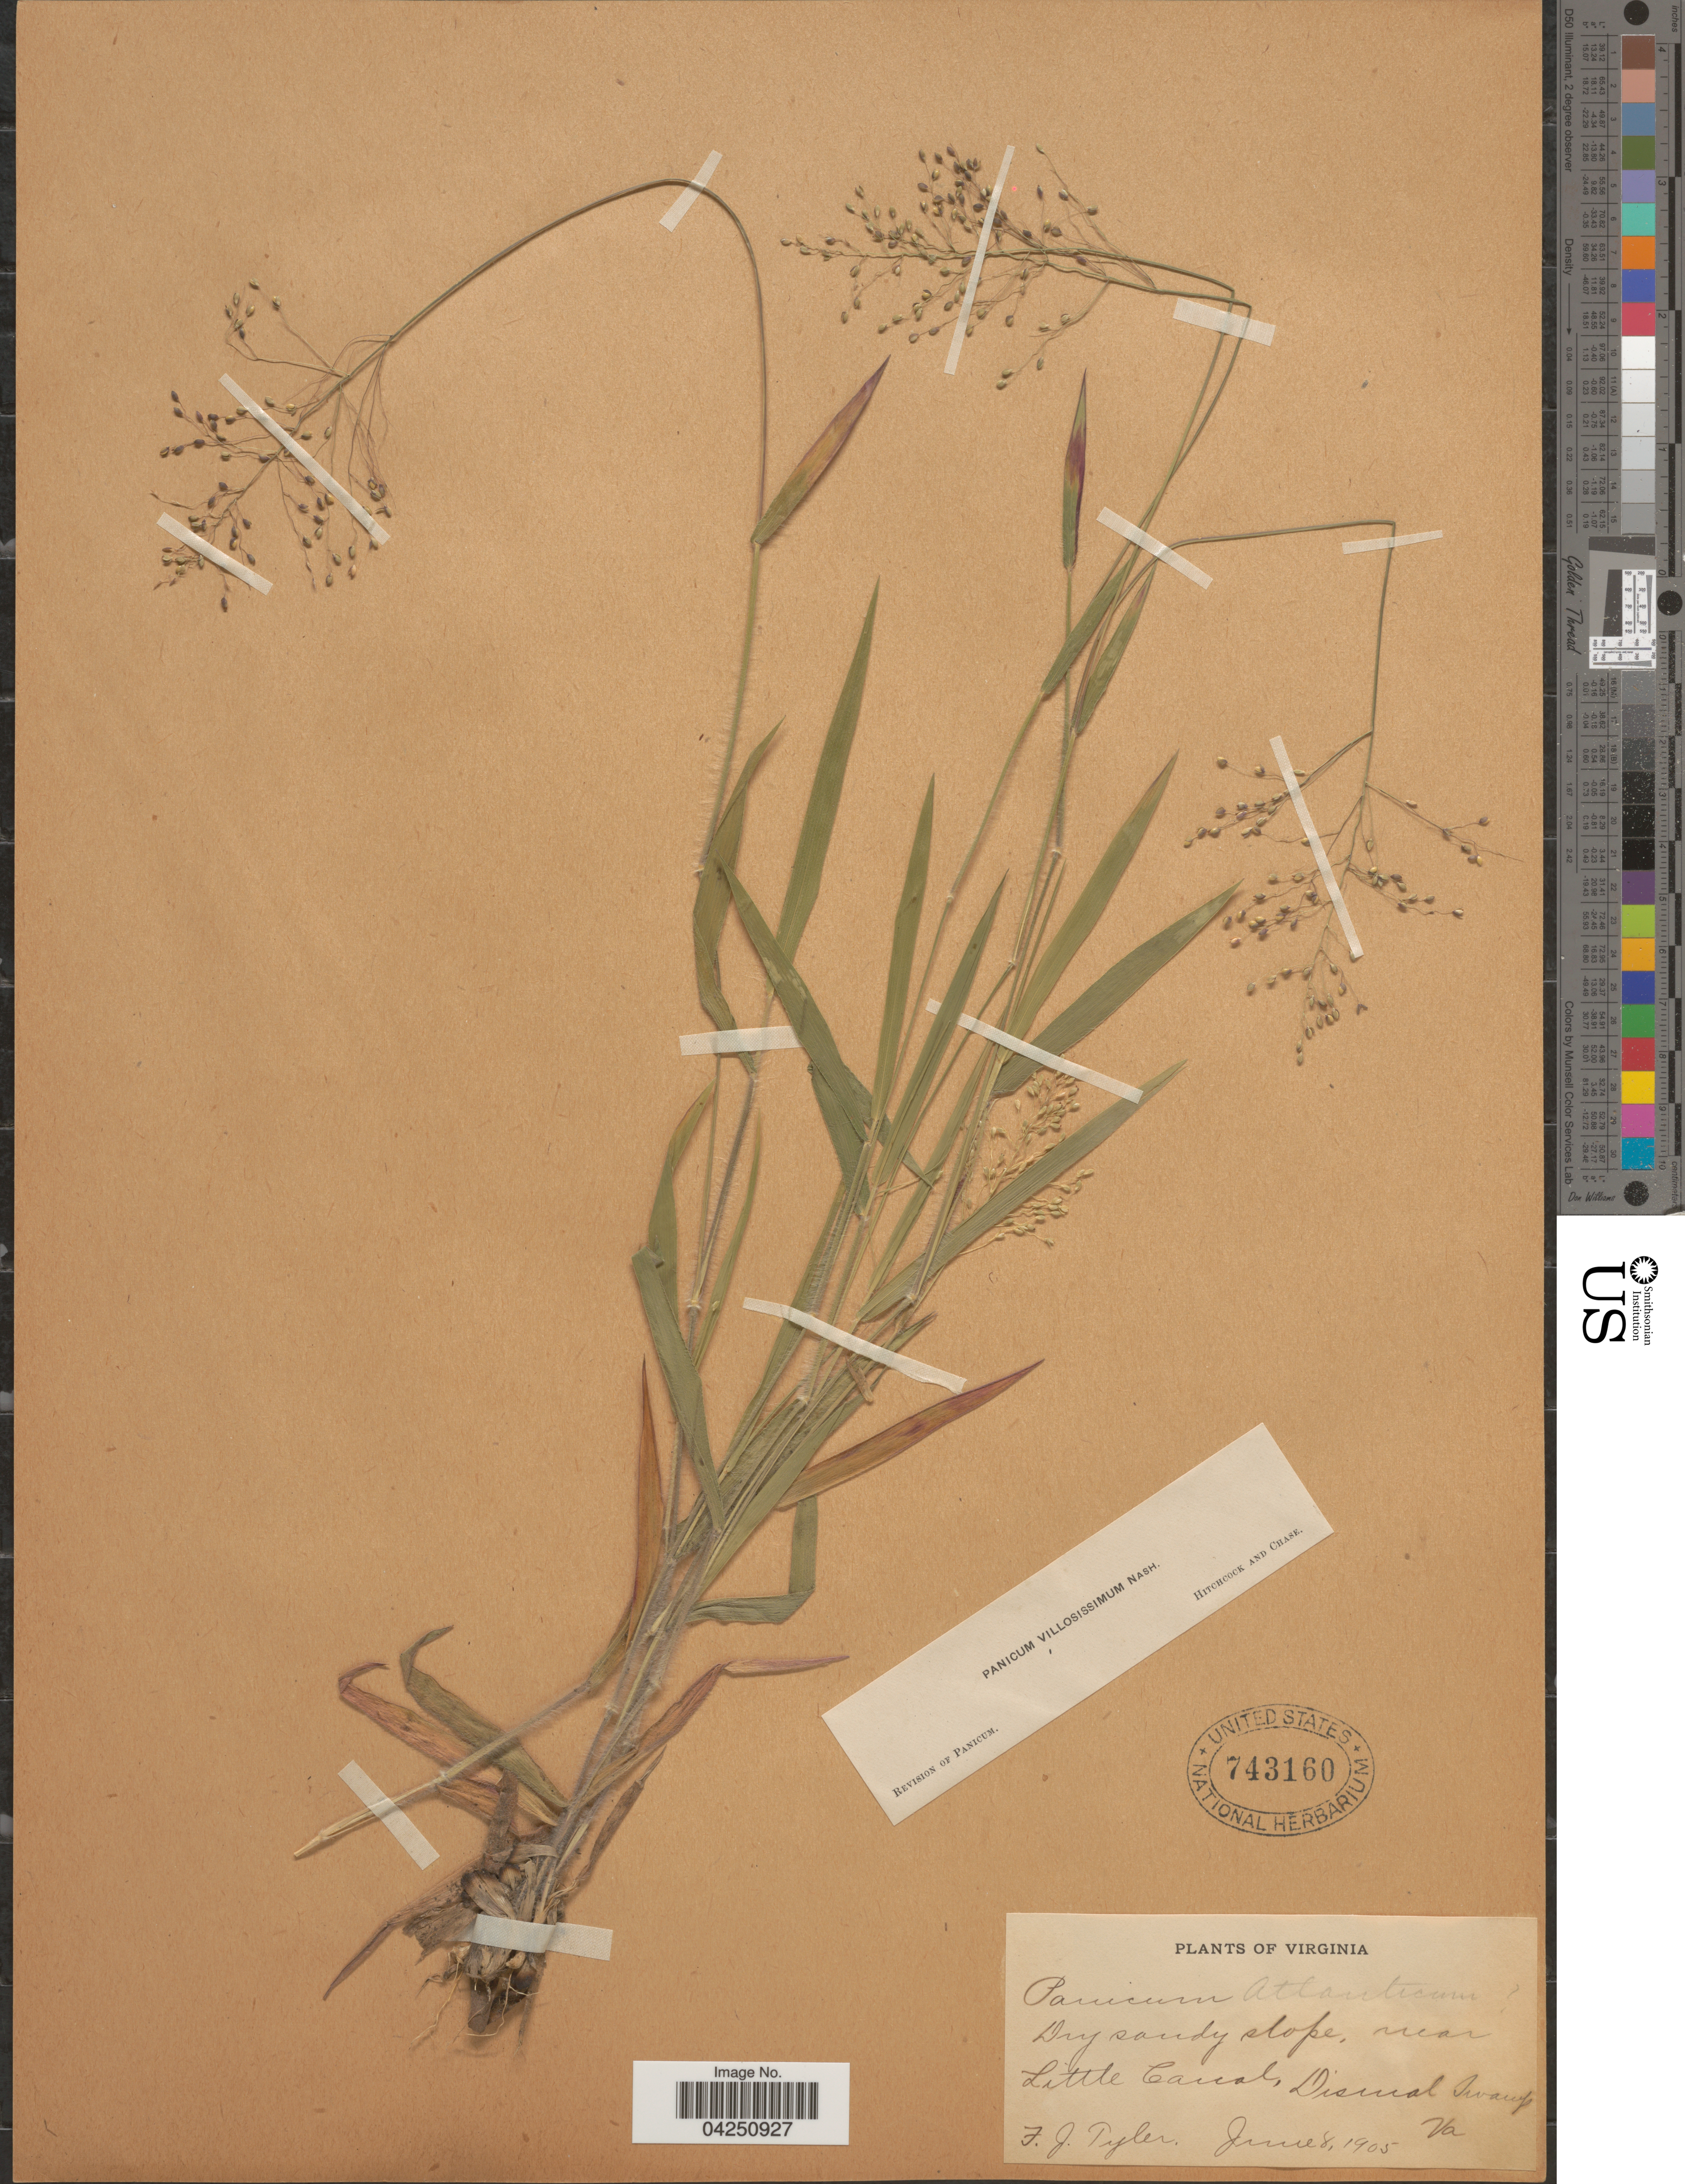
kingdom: Plantae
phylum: Tracheophyta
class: Liliopsida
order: Poales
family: Poaceae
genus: Dichanthelium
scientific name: Dichanthelium acuminatum var. acuminatum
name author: (Sw.) Gould & C.A. Clark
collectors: F. Tyler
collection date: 1905-06-08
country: United States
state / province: Virginia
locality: Dry sandy slope, near Little Canal, Dismal Swamp.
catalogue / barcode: US 743160